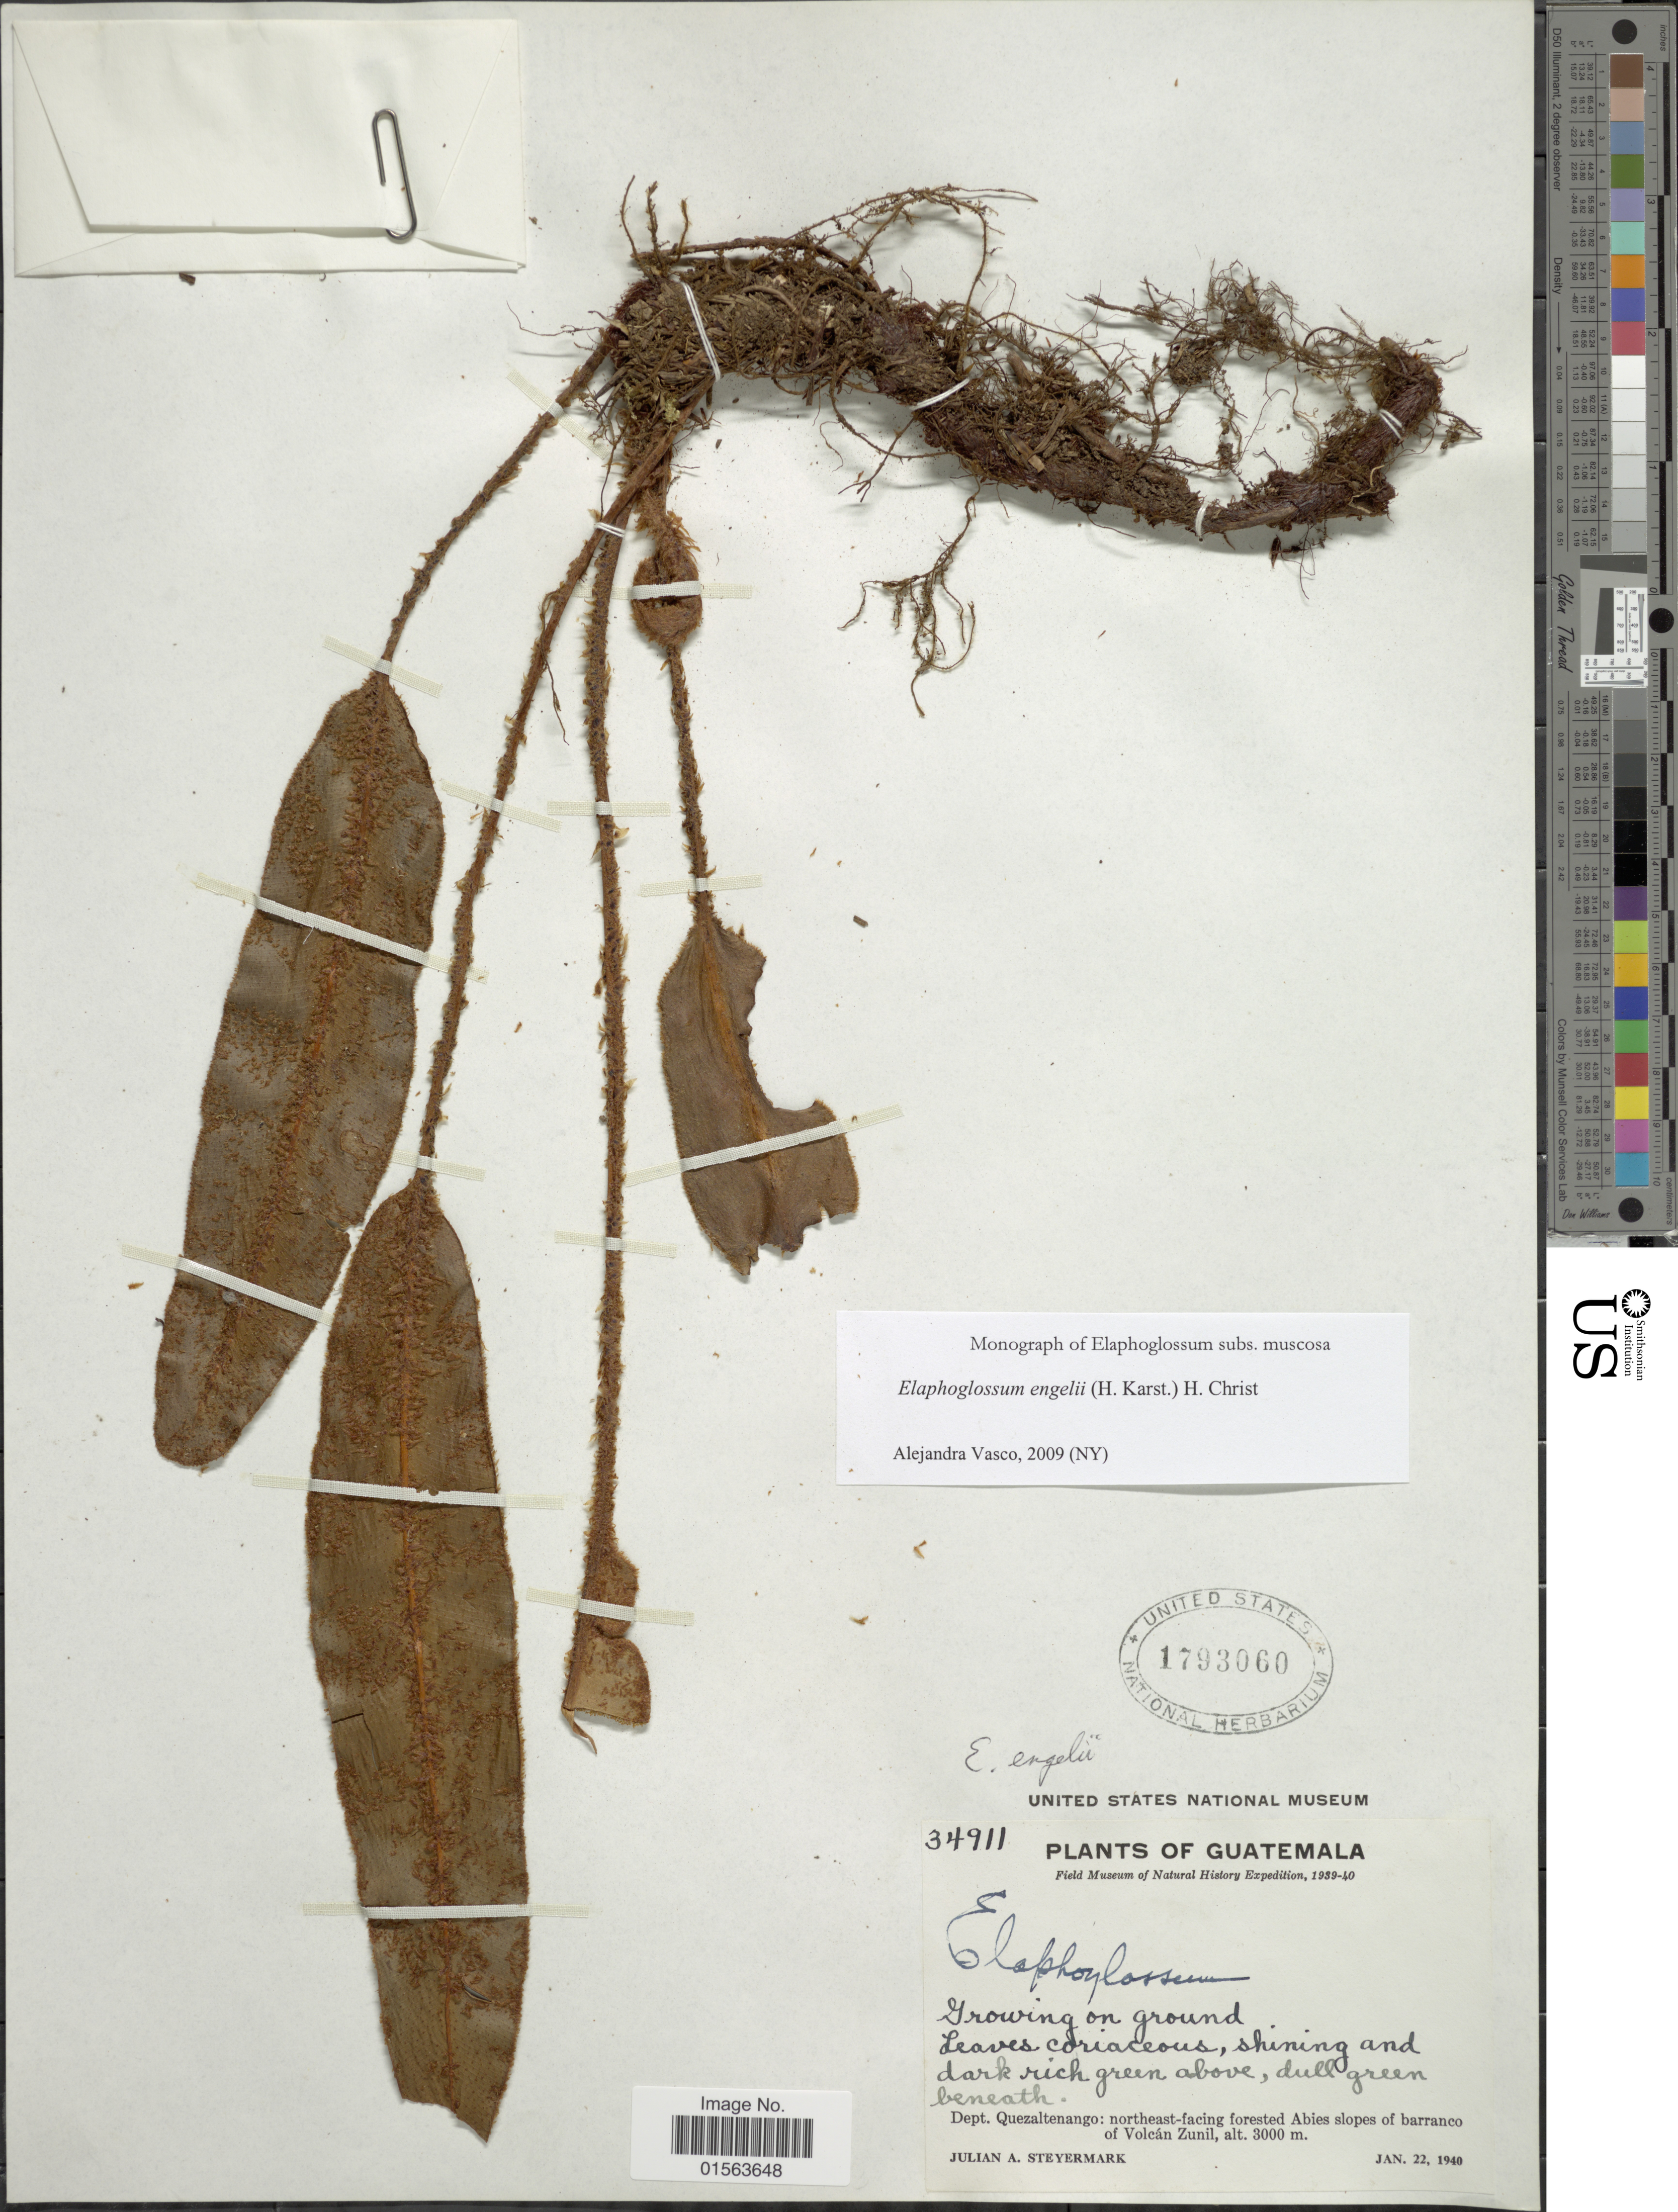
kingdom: Plantae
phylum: Tracheophyta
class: Polypodiopsida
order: Polypodiales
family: Dryopteridaceae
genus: Elaphoglossum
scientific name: Elaphoglossum engelii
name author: (H. Karst.) Christ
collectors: J. Steyermark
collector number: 34911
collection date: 1940-01-22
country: Guatemala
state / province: Quetzaltenango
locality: Dept. Quezaltenango: northeast-facing forested Abies slopes of barranco of Volcan Zunil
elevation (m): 3000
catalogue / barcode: US 1793060